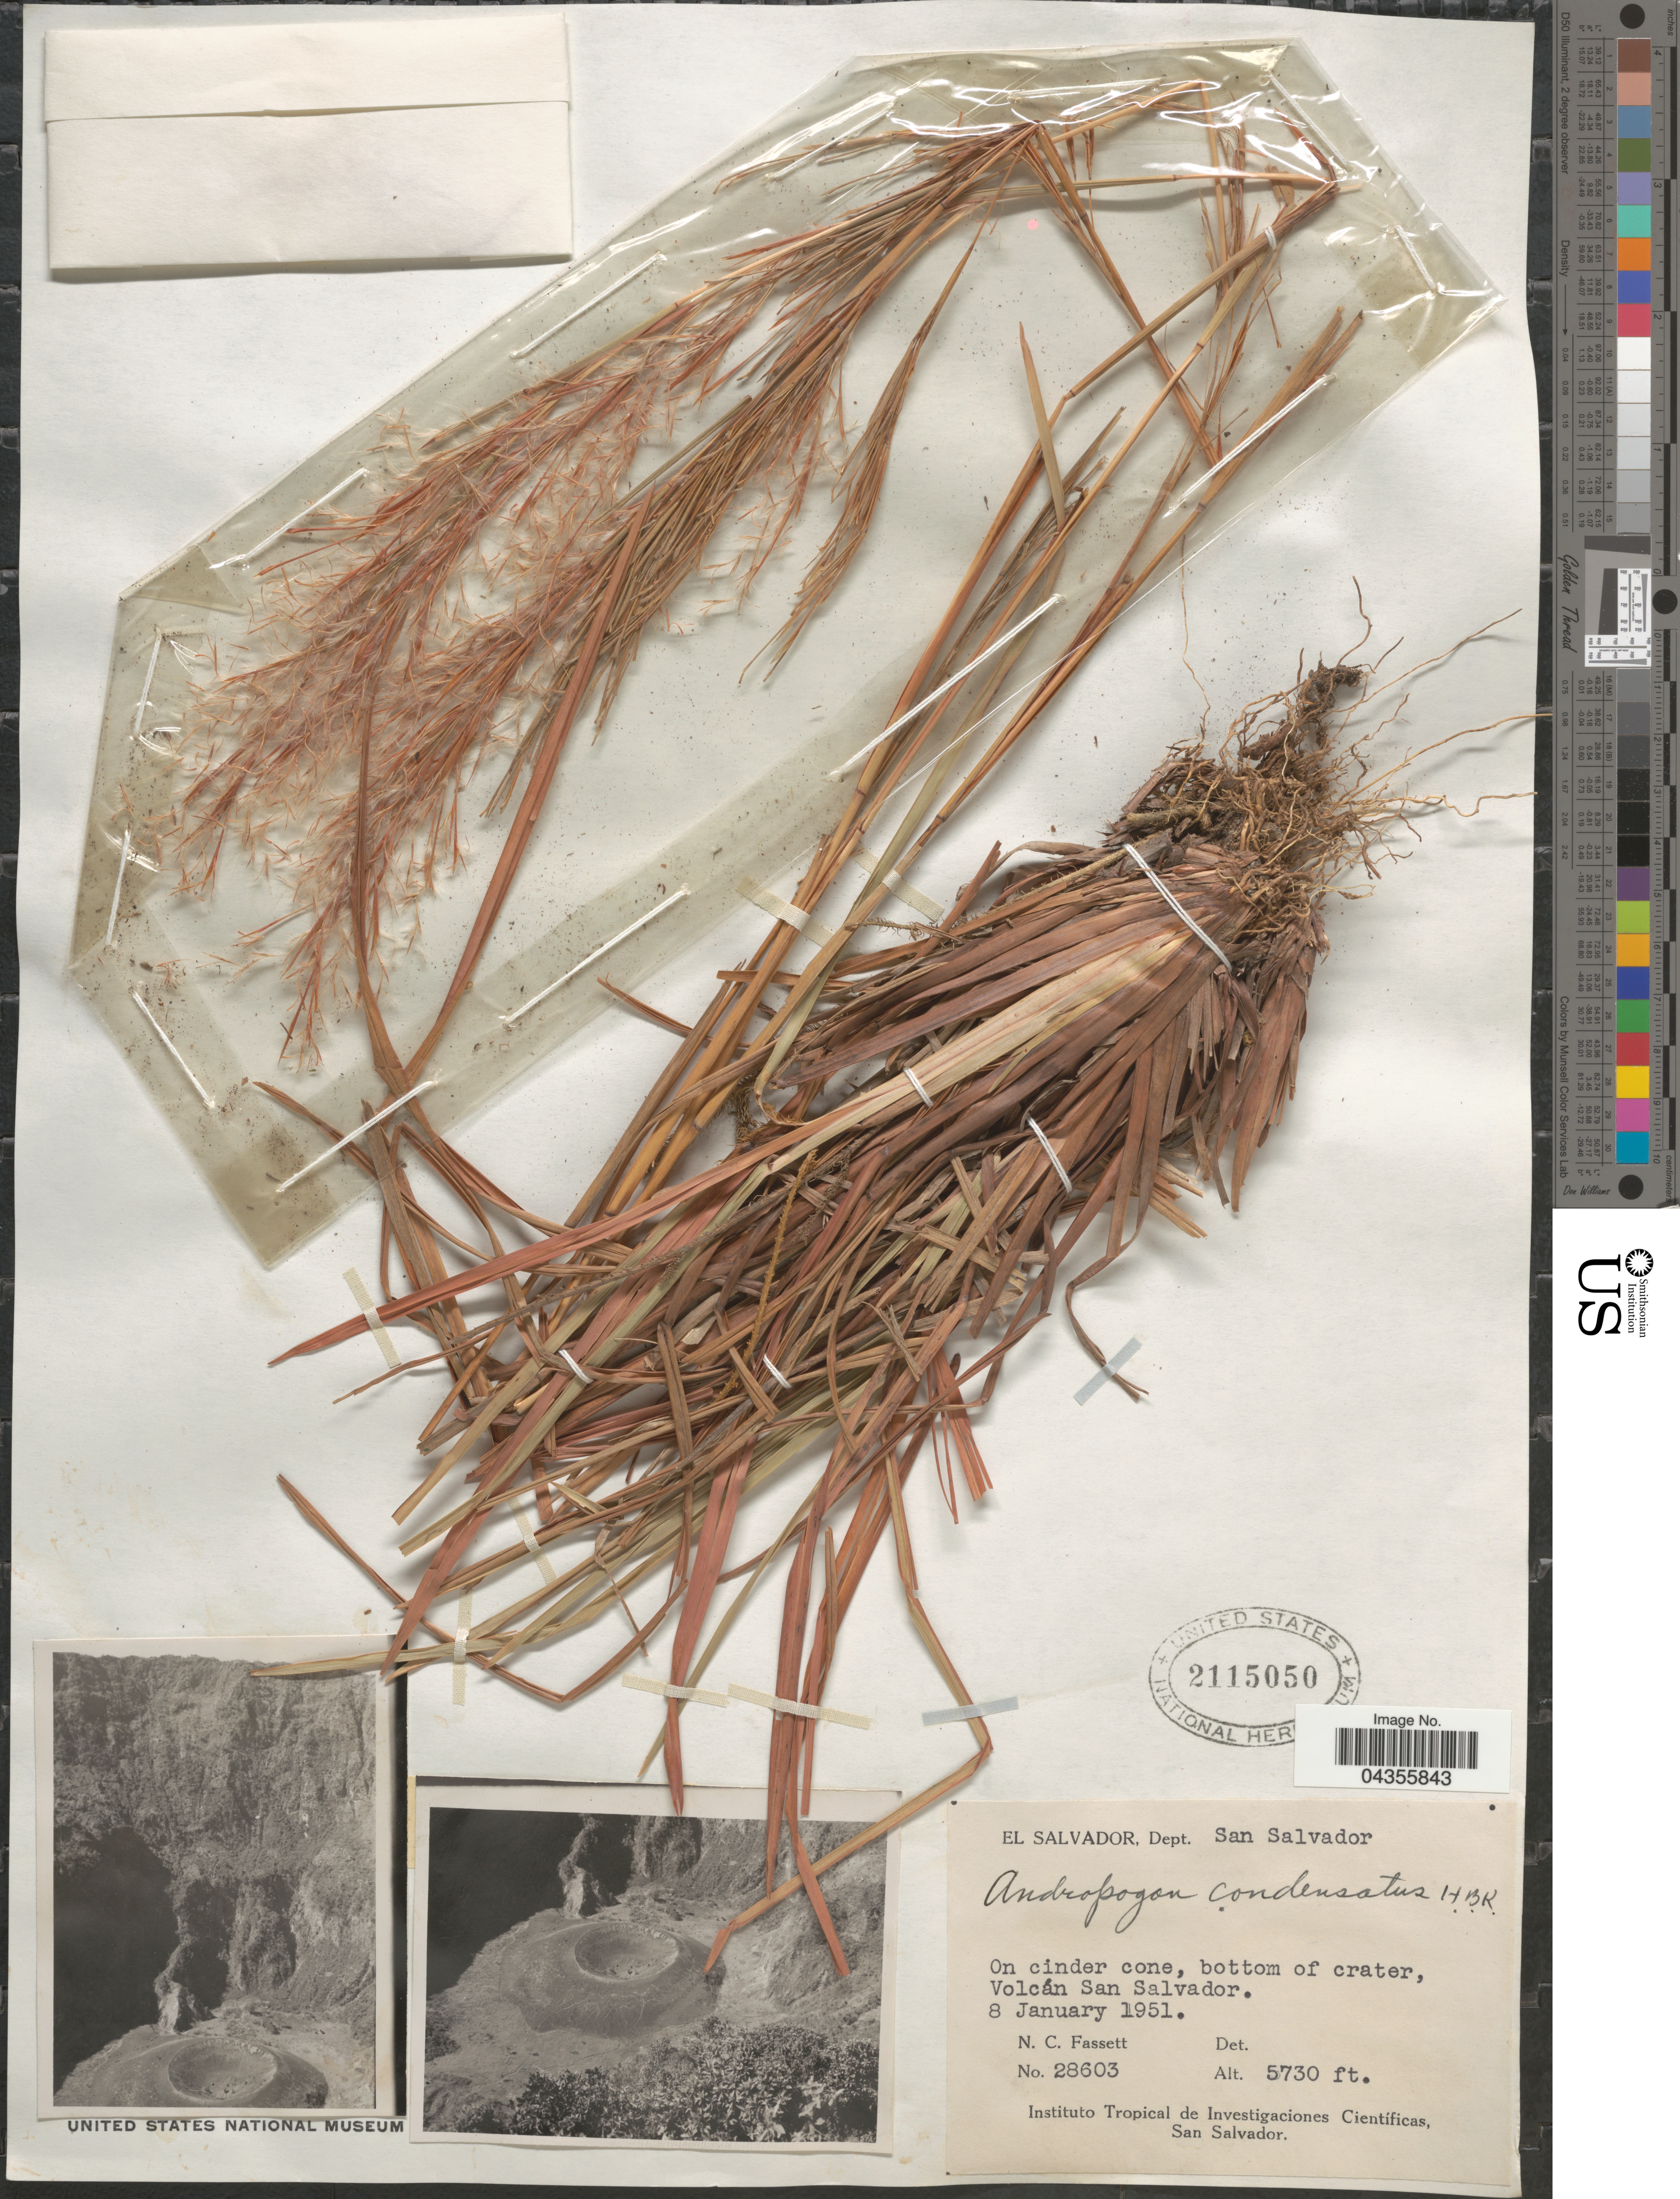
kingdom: Plantae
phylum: Tracheophyta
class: Liliopsida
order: Poales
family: Poaceae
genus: Schizachyrium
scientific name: Schizachyrium condensatum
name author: (Kunth) Nees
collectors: N. C. Fassett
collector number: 28603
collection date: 1951-01-08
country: El Salvador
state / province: San Salvador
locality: Dept. San Salvador. Volcán San Salvador.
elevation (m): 1747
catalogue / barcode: US 2115050